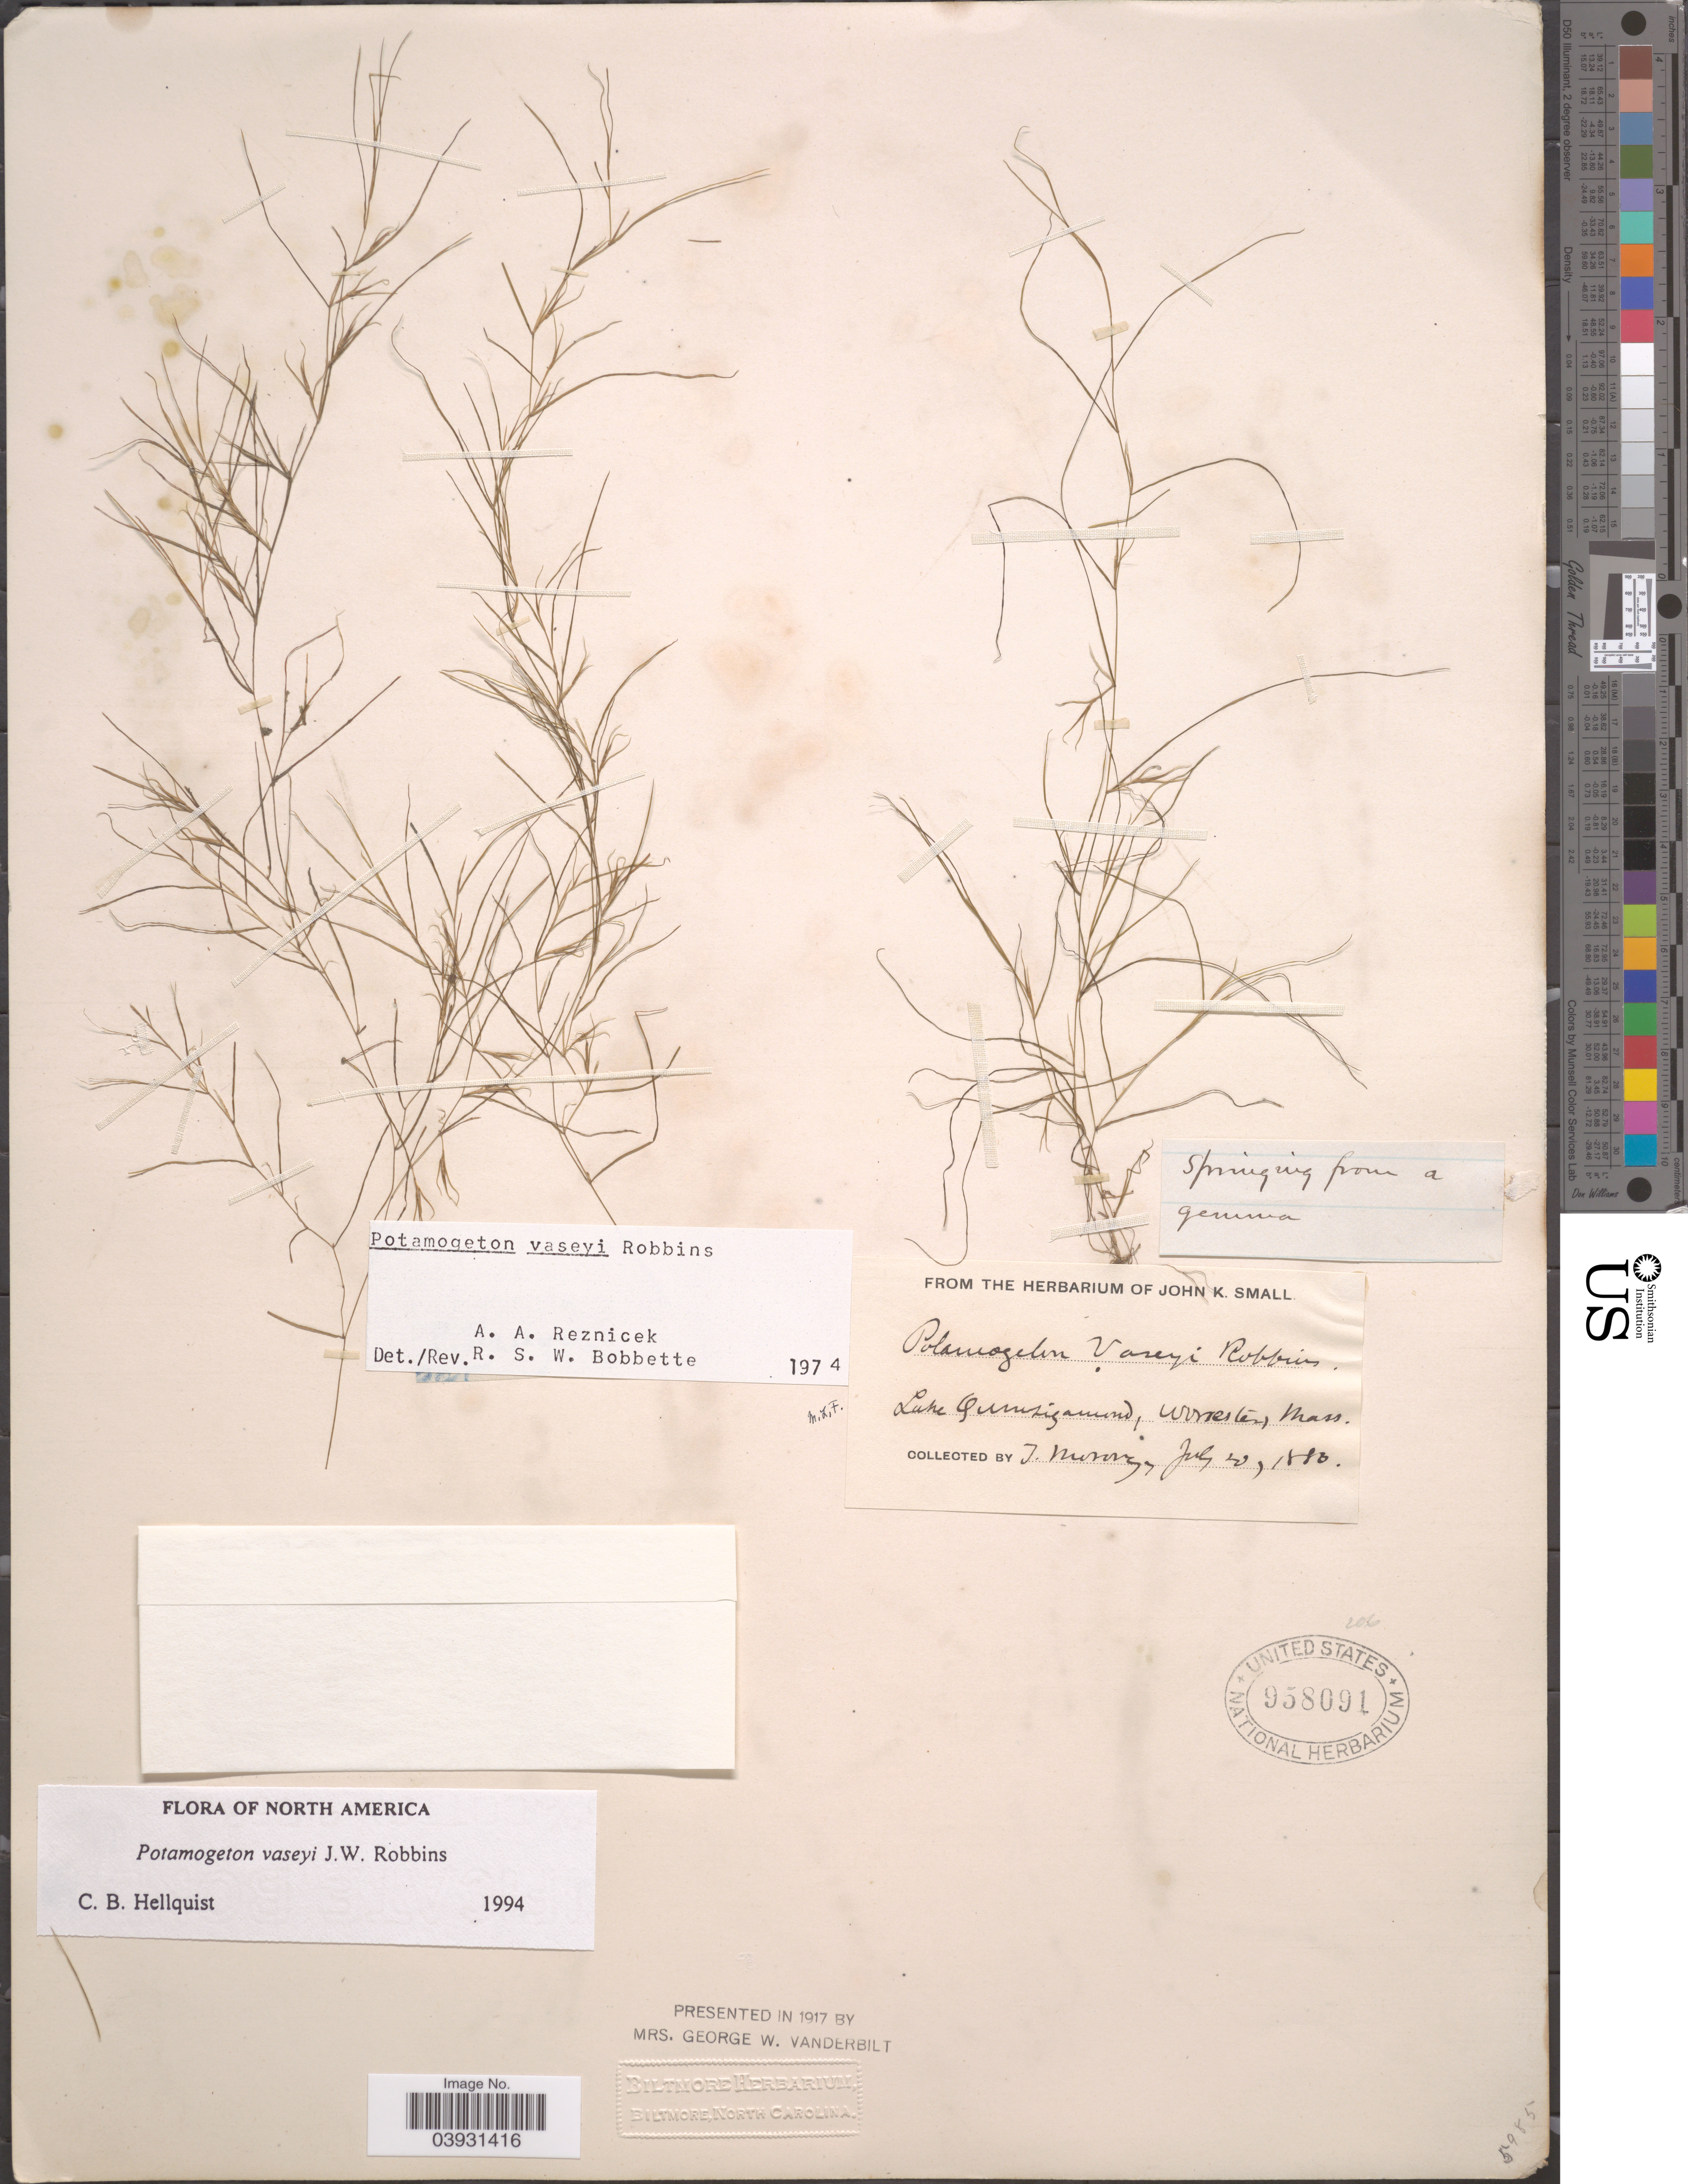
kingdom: Plantae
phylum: Tracheophyta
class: Liliopsida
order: Alismatales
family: Potamogetonaceae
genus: Potamogeton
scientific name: Potamogeton vaseyi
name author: J.W. Robbins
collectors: T. Morong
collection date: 1880-07-10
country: United States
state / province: Massachusetts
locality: Lake Quinsigamond, Worcester.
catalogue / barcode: US 958091